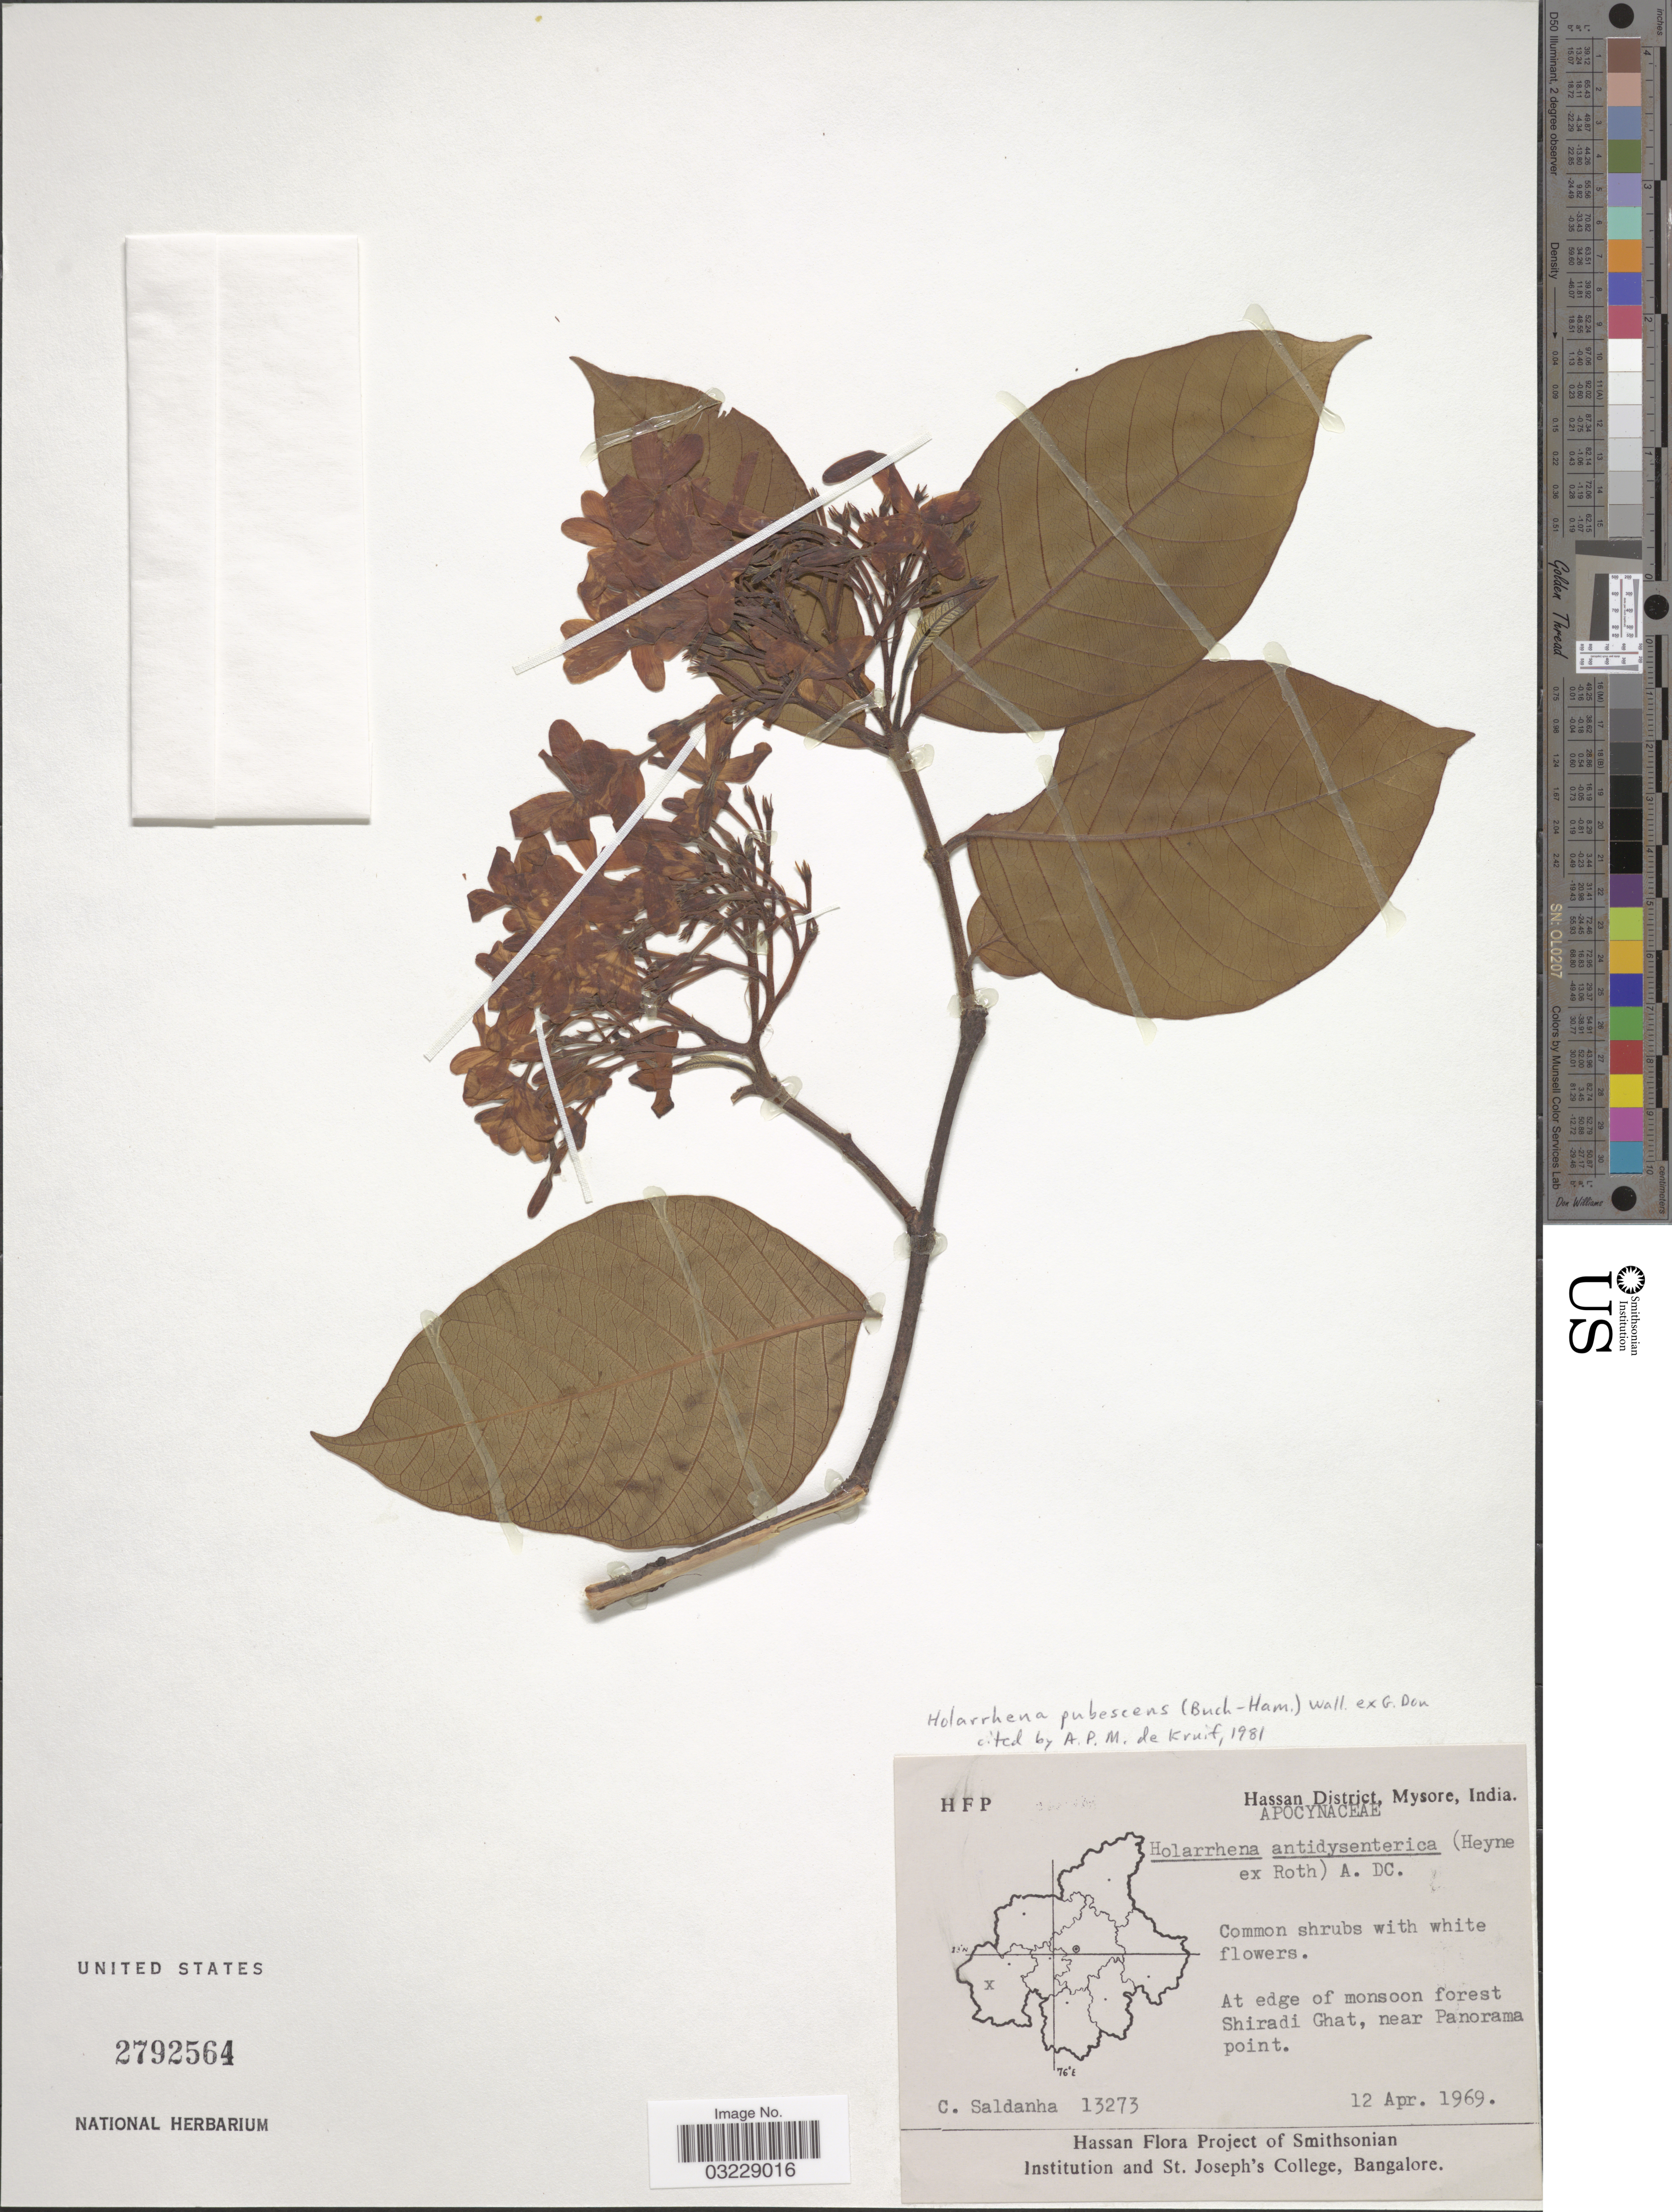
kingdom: Plantae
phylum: Tracheophyta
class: Magnoliopsida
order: Gentianales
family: Apocynaceae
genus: Holarrhena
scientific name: Holarrhena pubescens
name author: (Buch.-Ham.) Wall. ex G. Don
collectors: C. Saldanha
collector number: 13273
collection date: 1969-04-12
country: India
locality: Hassan District, Mysore. At edge of monsoon forest Shiradi Ghat, near Panorama point.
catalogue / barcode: US 2792564